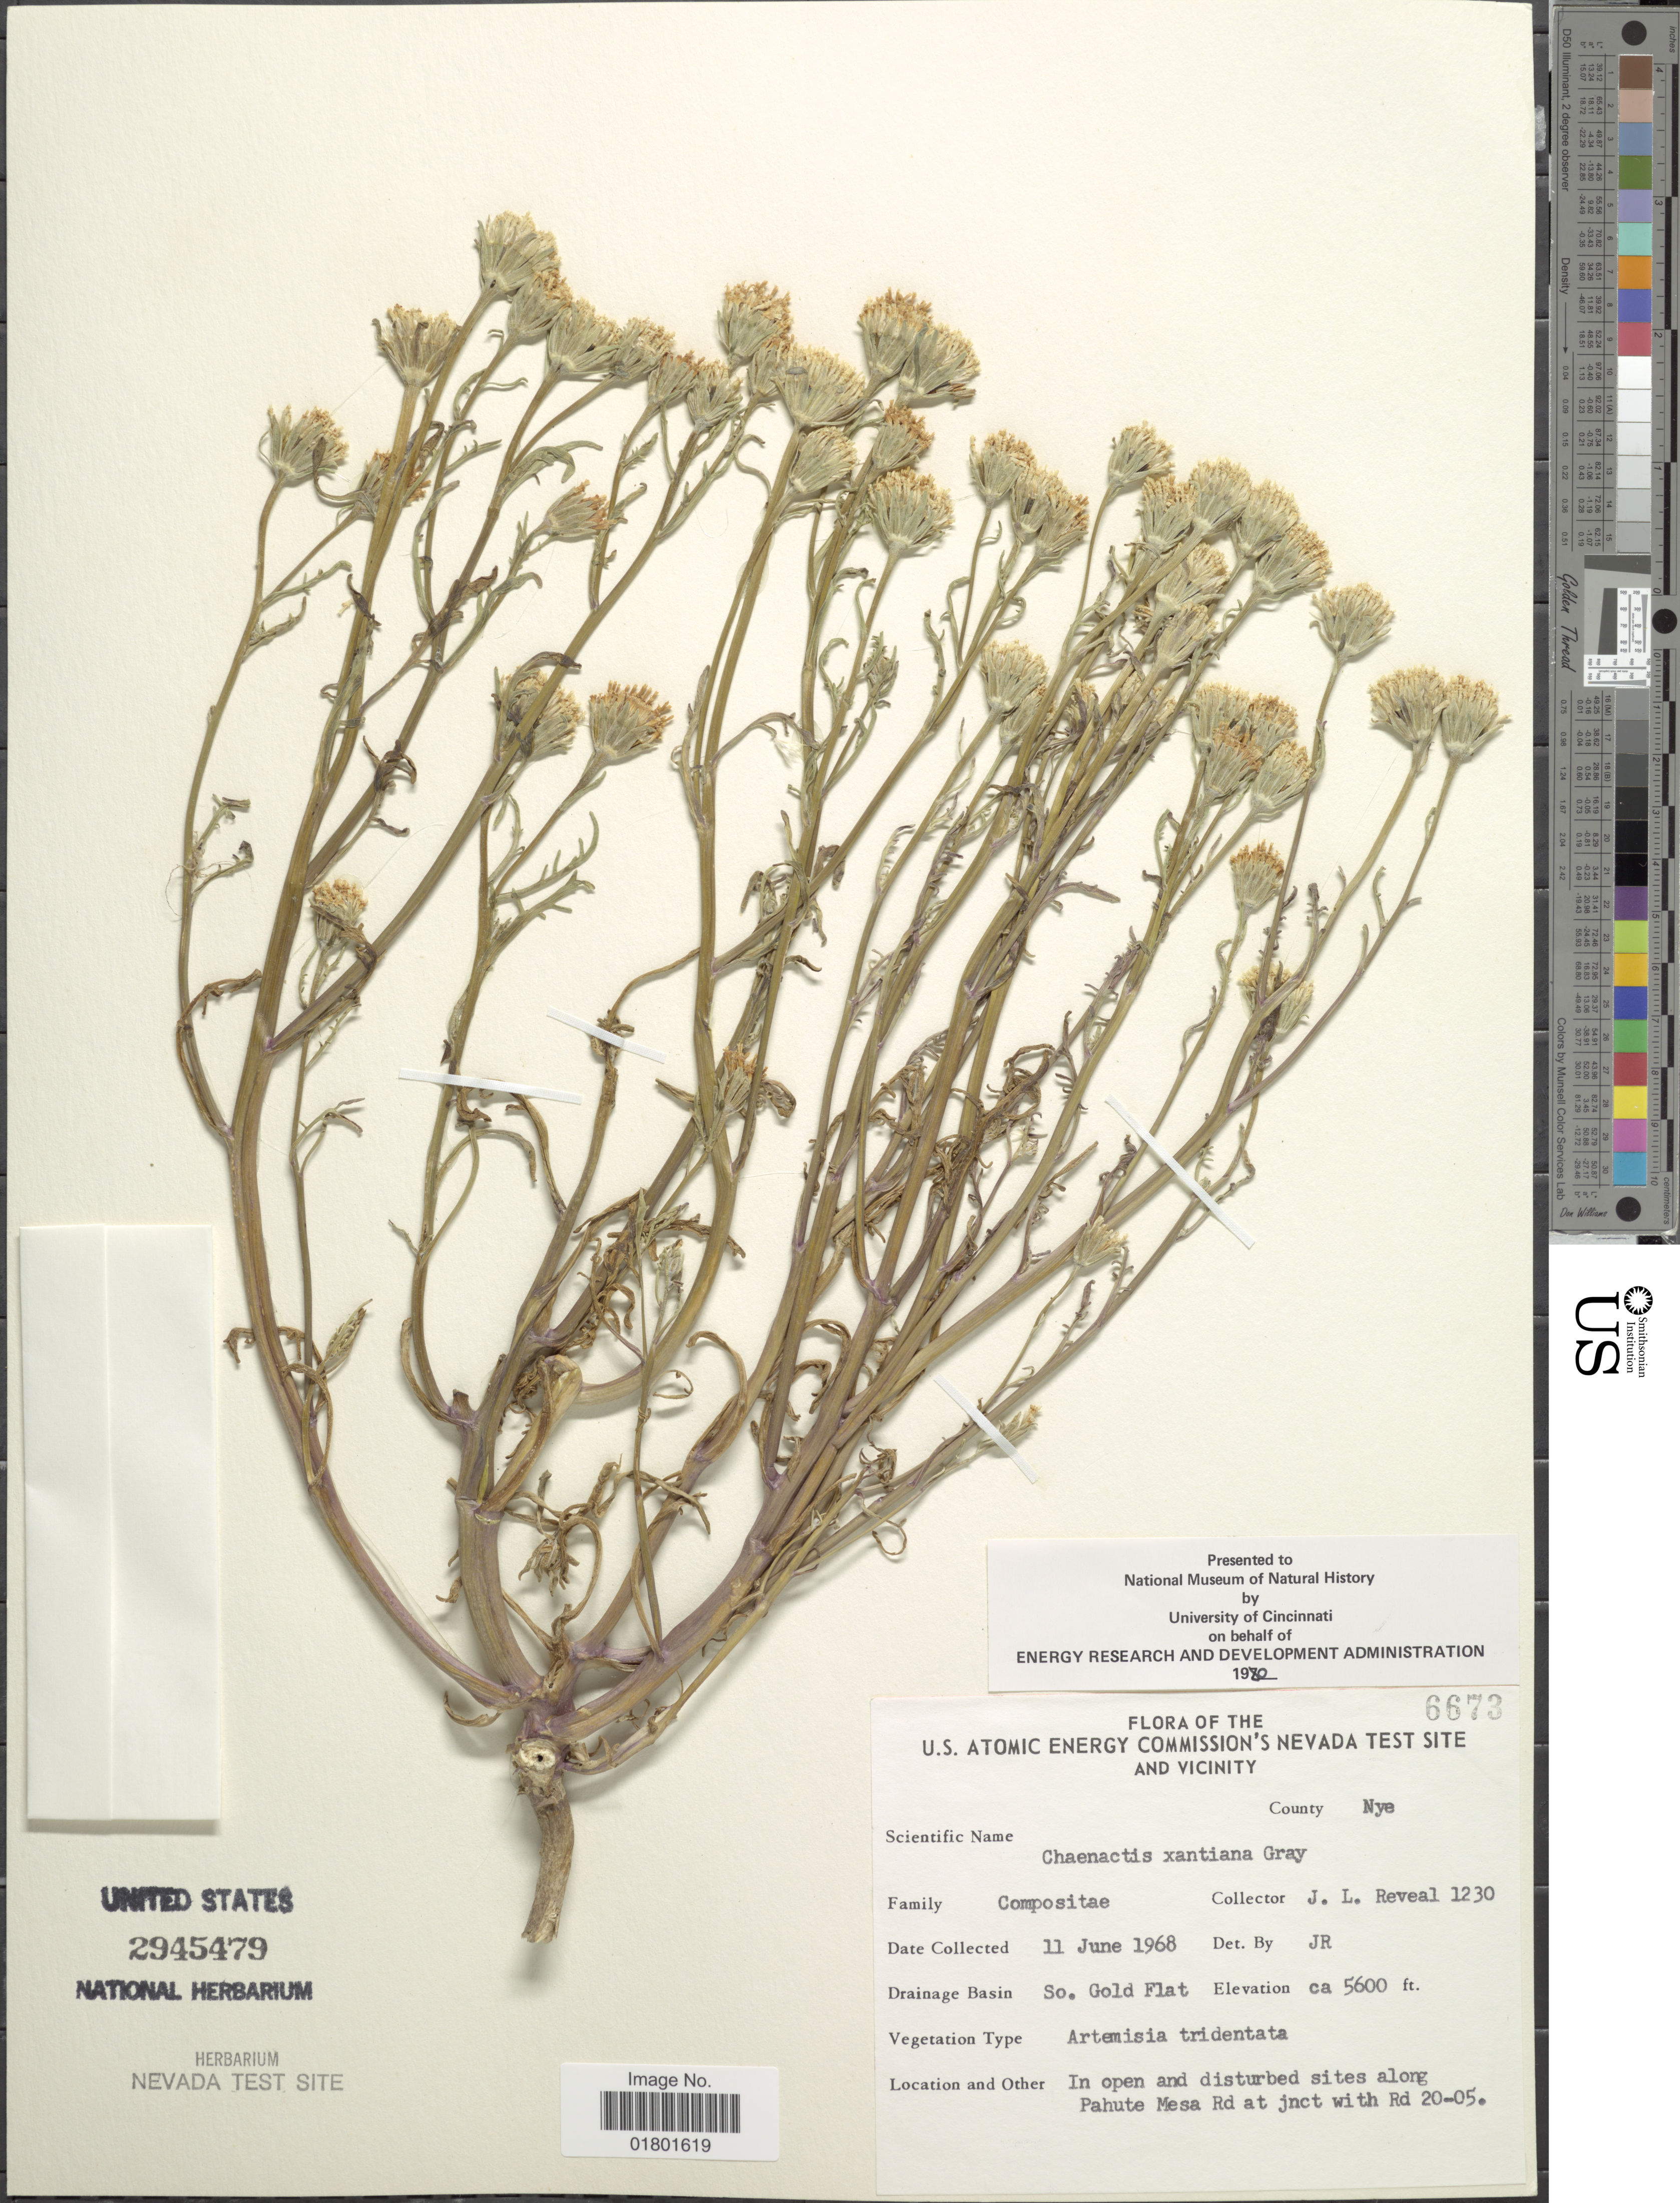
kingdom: Plantae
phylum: Tracheophyta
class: Magnoliopsida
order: Asterales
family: Asteraceae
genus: Chaenactis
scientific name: Chaenactis xantiana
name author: A. Gray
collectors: J. L. Reveal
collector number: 1230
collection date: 1968-06-11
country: United States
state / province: Nevada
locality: U. S. Atomic Energy Commission's Nevada Test Site and vicinity, County Nye, So. Gold Flat, along Pahute Mesa Rd at jnct with Rd 20-05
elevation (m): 1707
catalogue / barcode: US 2945479